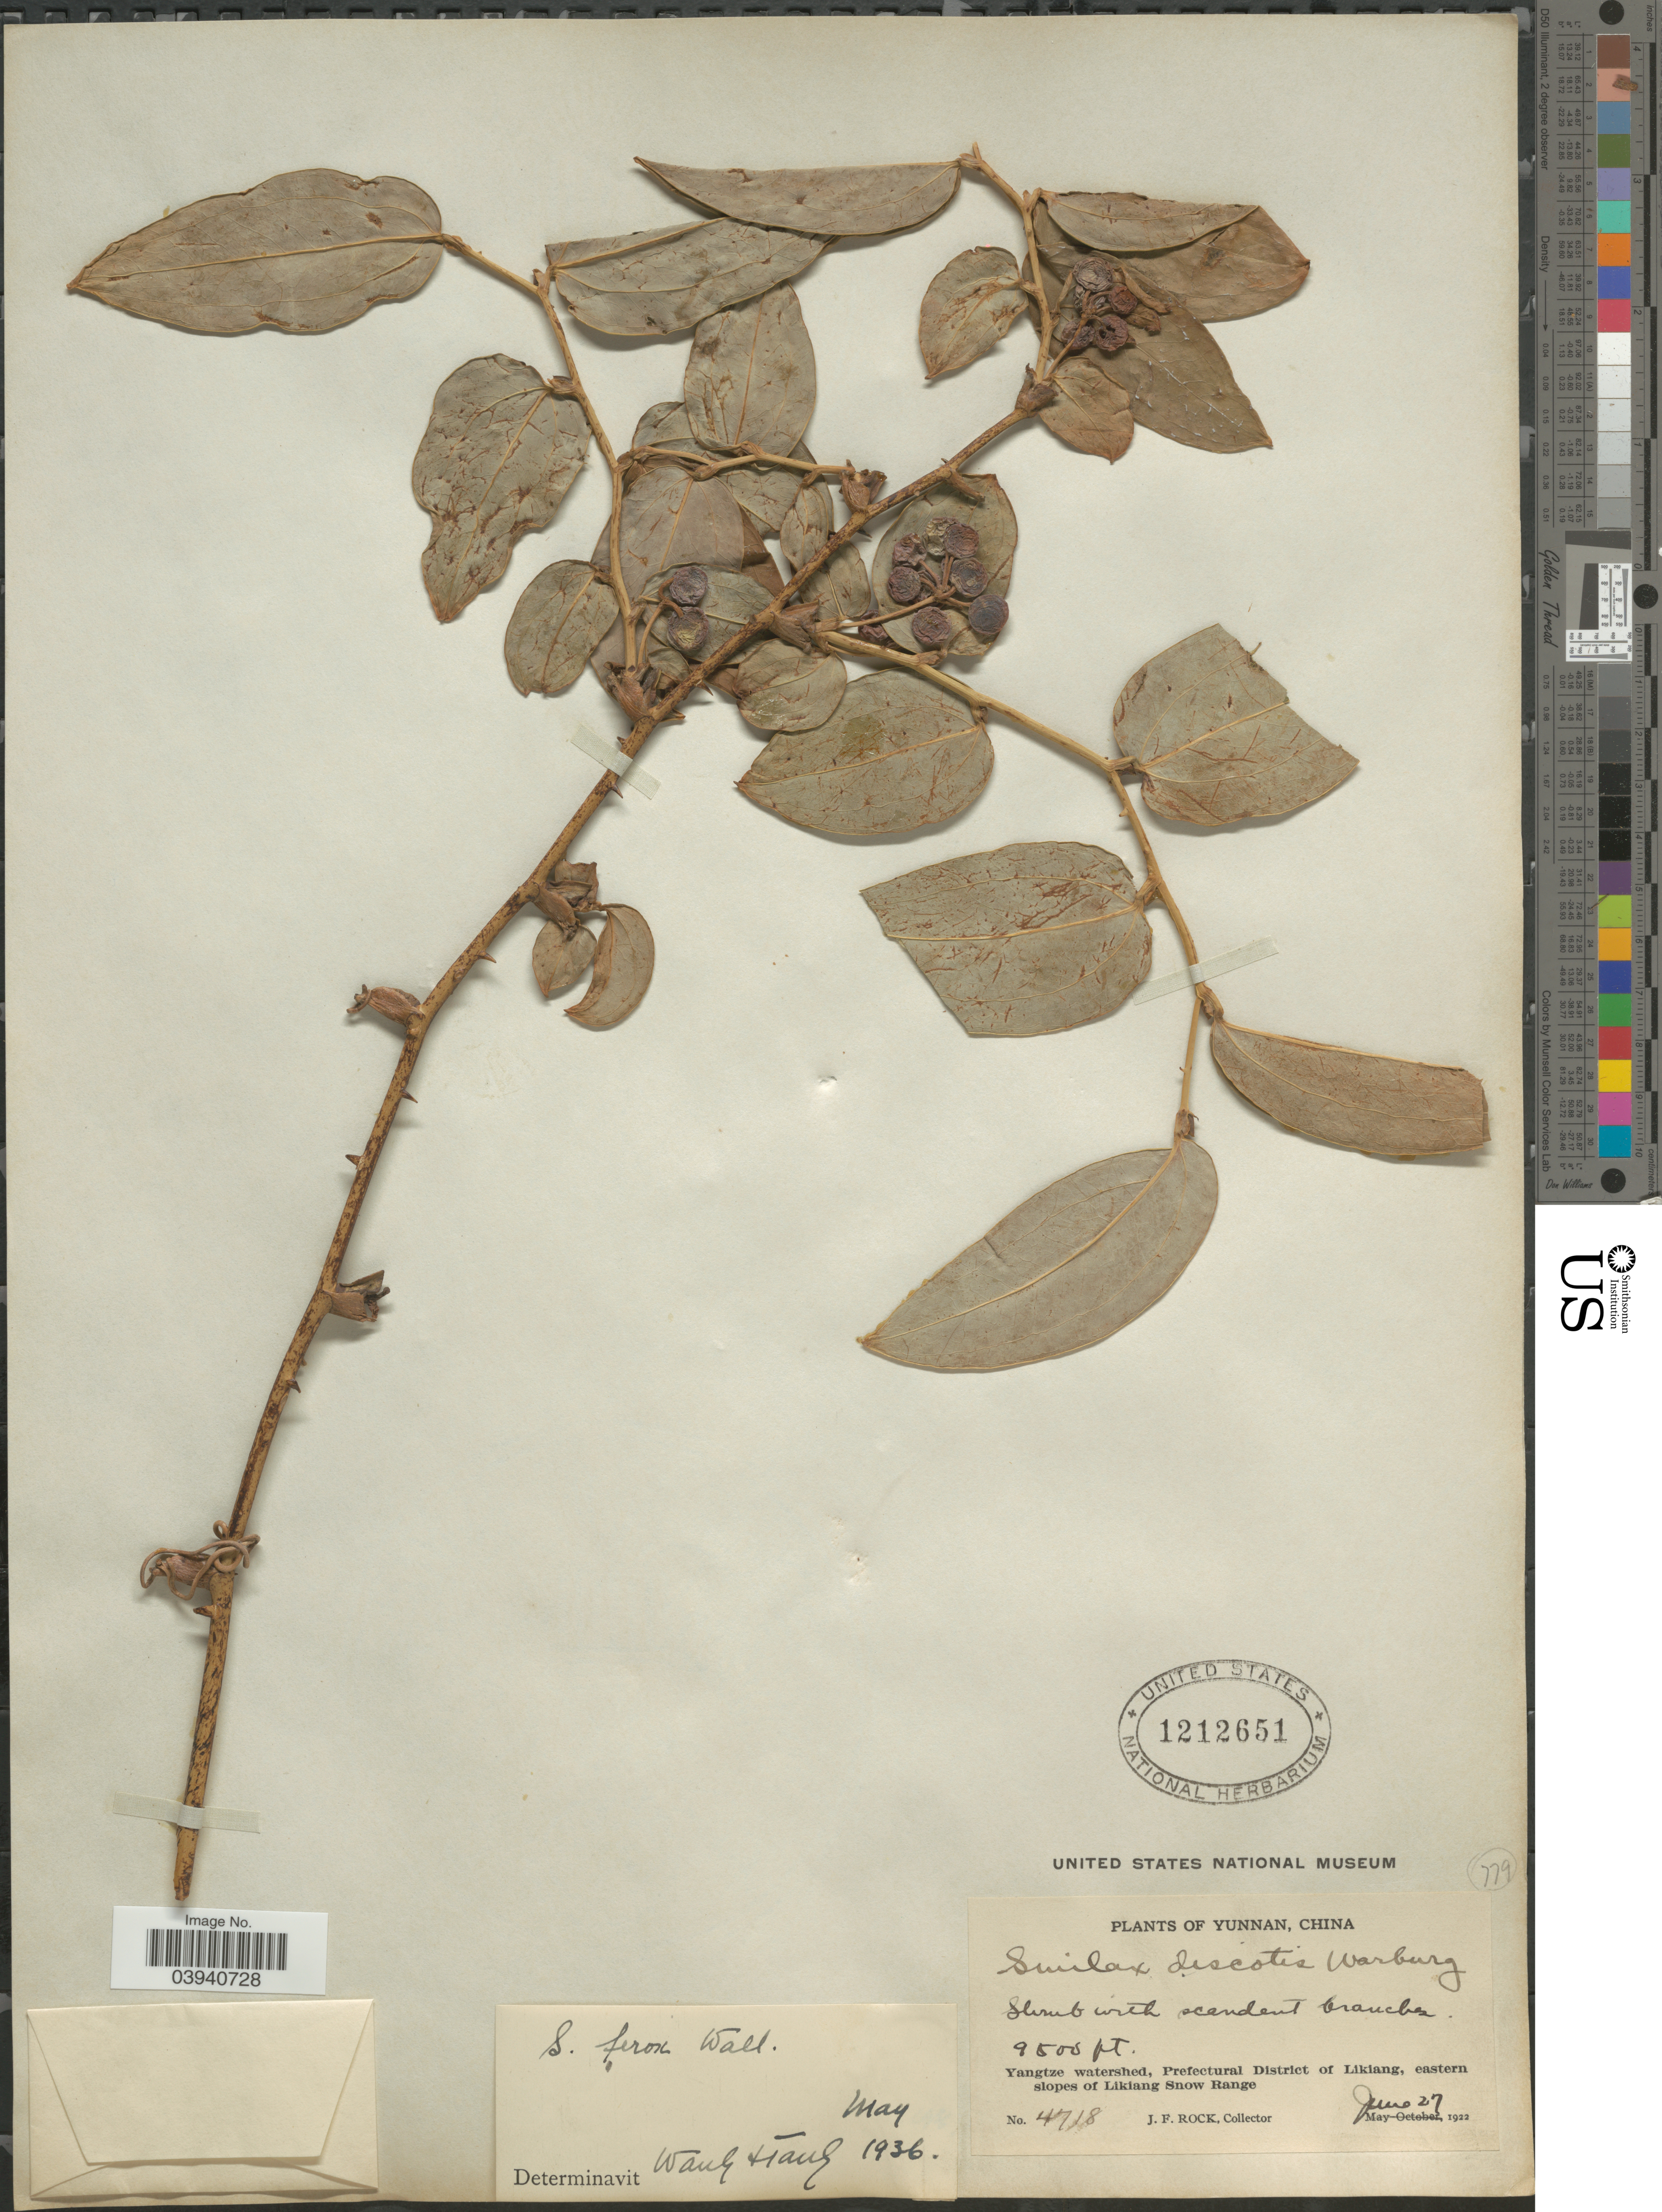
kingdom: Plantae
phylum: Tracheophyta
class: Liliopsida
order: Liliales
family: Smilacaceae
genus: Smilax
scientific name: Smilax ferox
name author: Wall. ex Kunth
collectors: J. Rock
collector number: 4718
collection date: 1922-06-27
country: China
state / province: Yunnan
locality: Yangtze watershed, Prefectural District of Likiang, eastern slopes of Likiang Snow Range.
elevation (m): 2896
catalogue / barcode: US 1212651